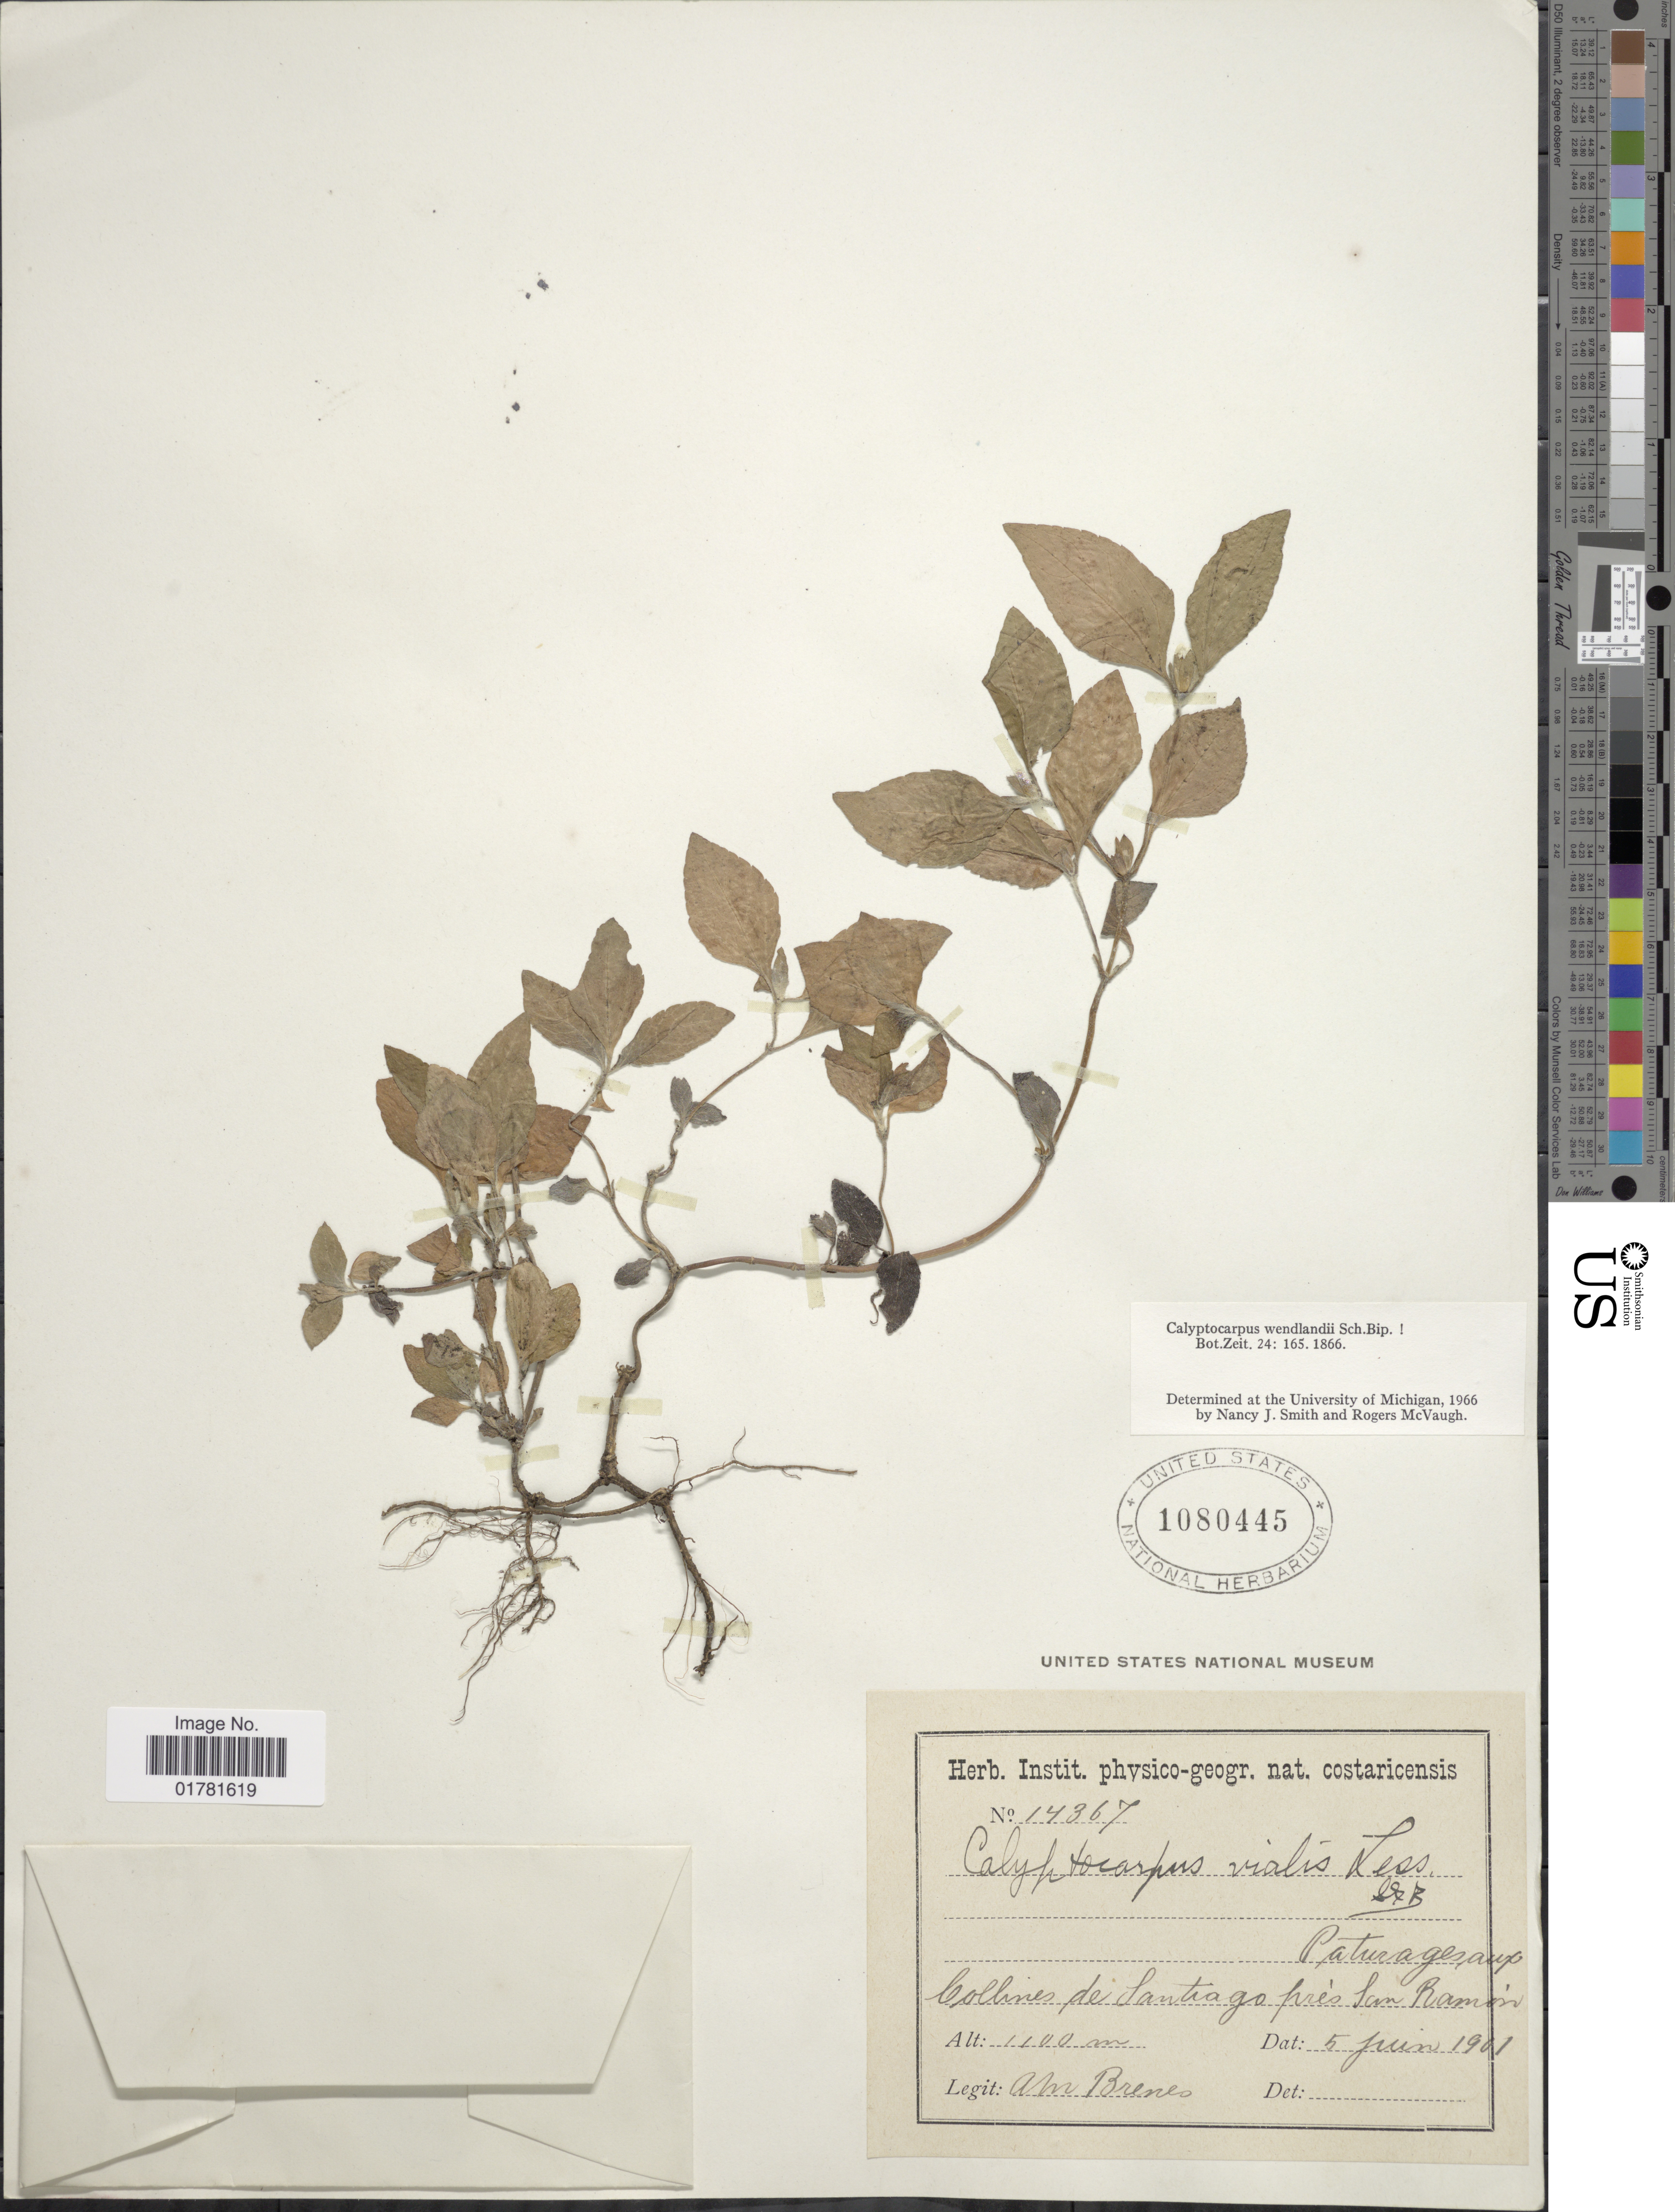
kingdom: Plantae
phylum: Tracheophyta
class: Magnoliopsida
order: Asterales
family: Asteraceae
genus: Calyptocarpus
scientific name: Calyptocarpus wendlandii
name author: Sch. Bip.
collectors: A. Brenes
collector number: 14367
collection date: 1901-06-05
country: Costa Rica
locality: Paturages aux Collines de Santiago prés San Ramón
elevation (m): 1100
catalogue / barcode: US 1080445